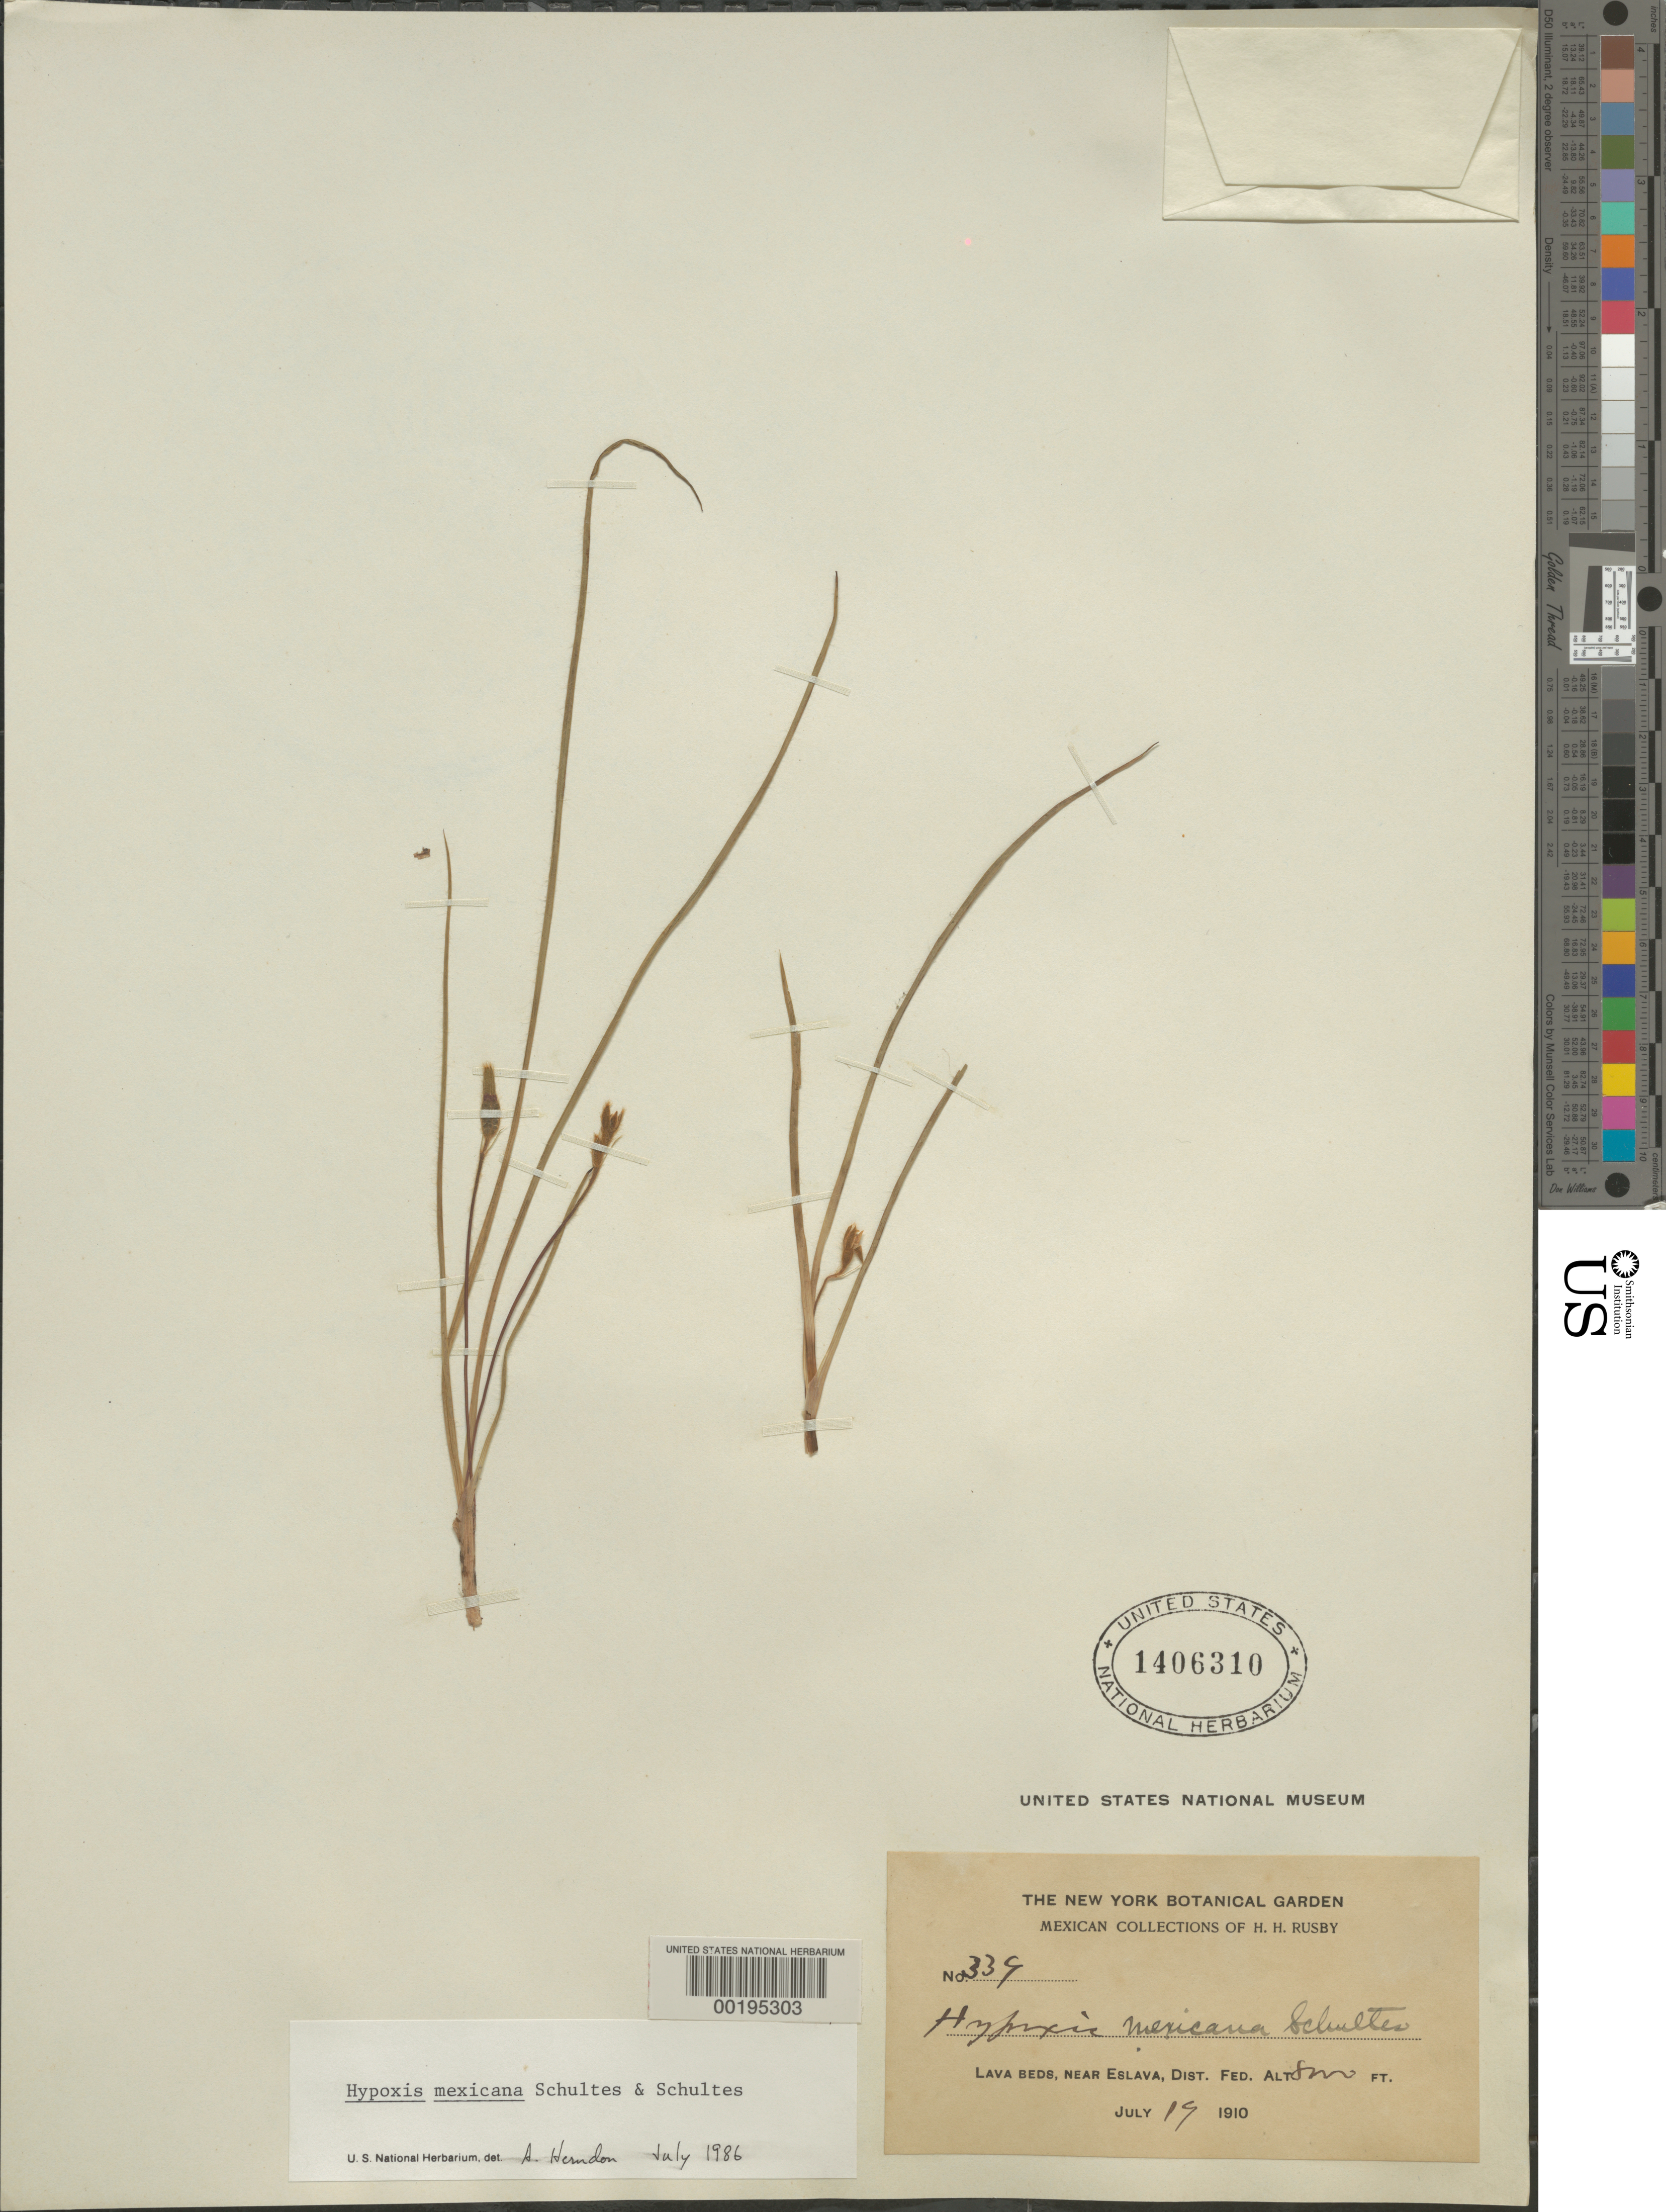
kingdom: Plantae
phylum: Tracheophyta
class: Liliopsida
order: Asparagales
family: Hypoxidaceae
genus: Hypoxis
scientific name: Hypoxis mexicana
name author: Schult. & Schult. f.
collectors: H. H. Rusby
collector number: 339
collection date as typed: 19 Jul 1910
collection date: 1910-07-19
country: Mexico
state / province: Distrito Federal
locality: Lava beds, near Eslava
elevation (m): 2438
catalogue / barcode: US 1406310